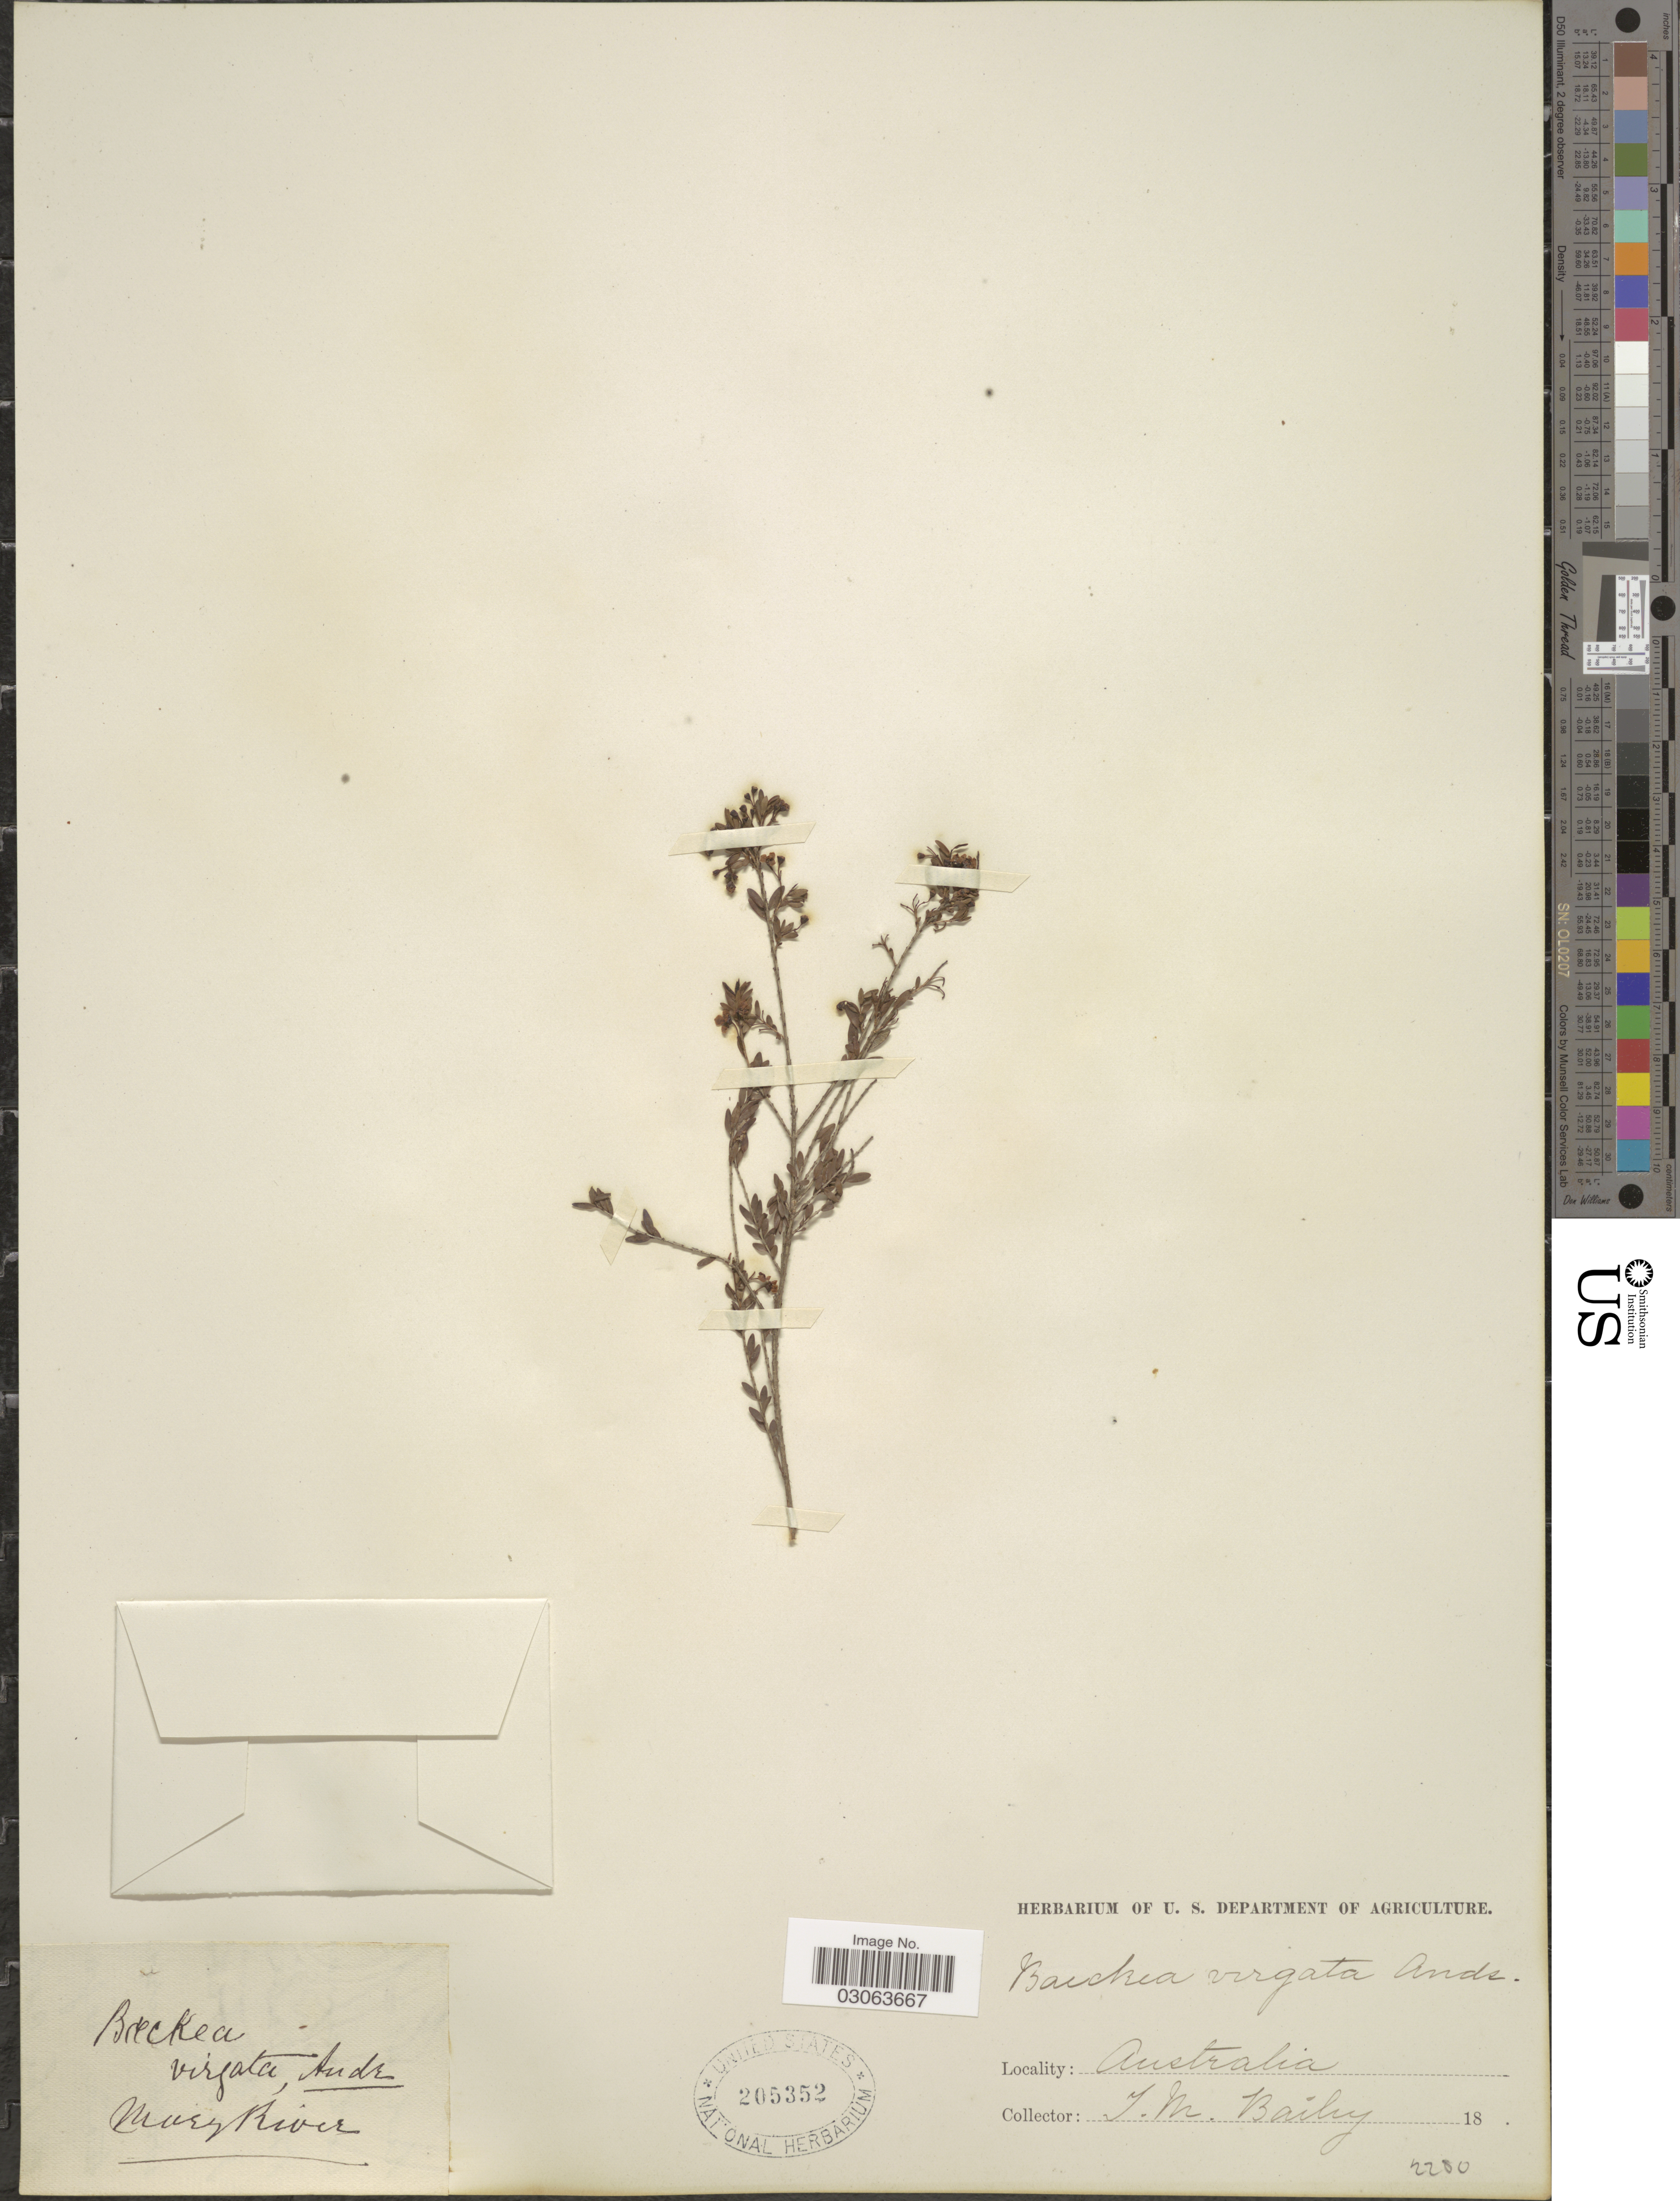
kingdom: Plantae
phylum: Tracheophyta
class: Magnoliopsida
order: Myrtales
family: Myrtaceae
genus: Baeckea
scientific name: Baeckea bidwillii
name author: (A.R. Bean) P.G. Wilson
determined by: Strong, Mark T., (BOT), Smithsonian Institution - National Museum of Natural History (UNITED STATES)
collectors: F. M. Bailey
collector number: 2280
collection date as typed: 18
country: Australia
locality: Mary River.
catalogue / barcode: US 205352